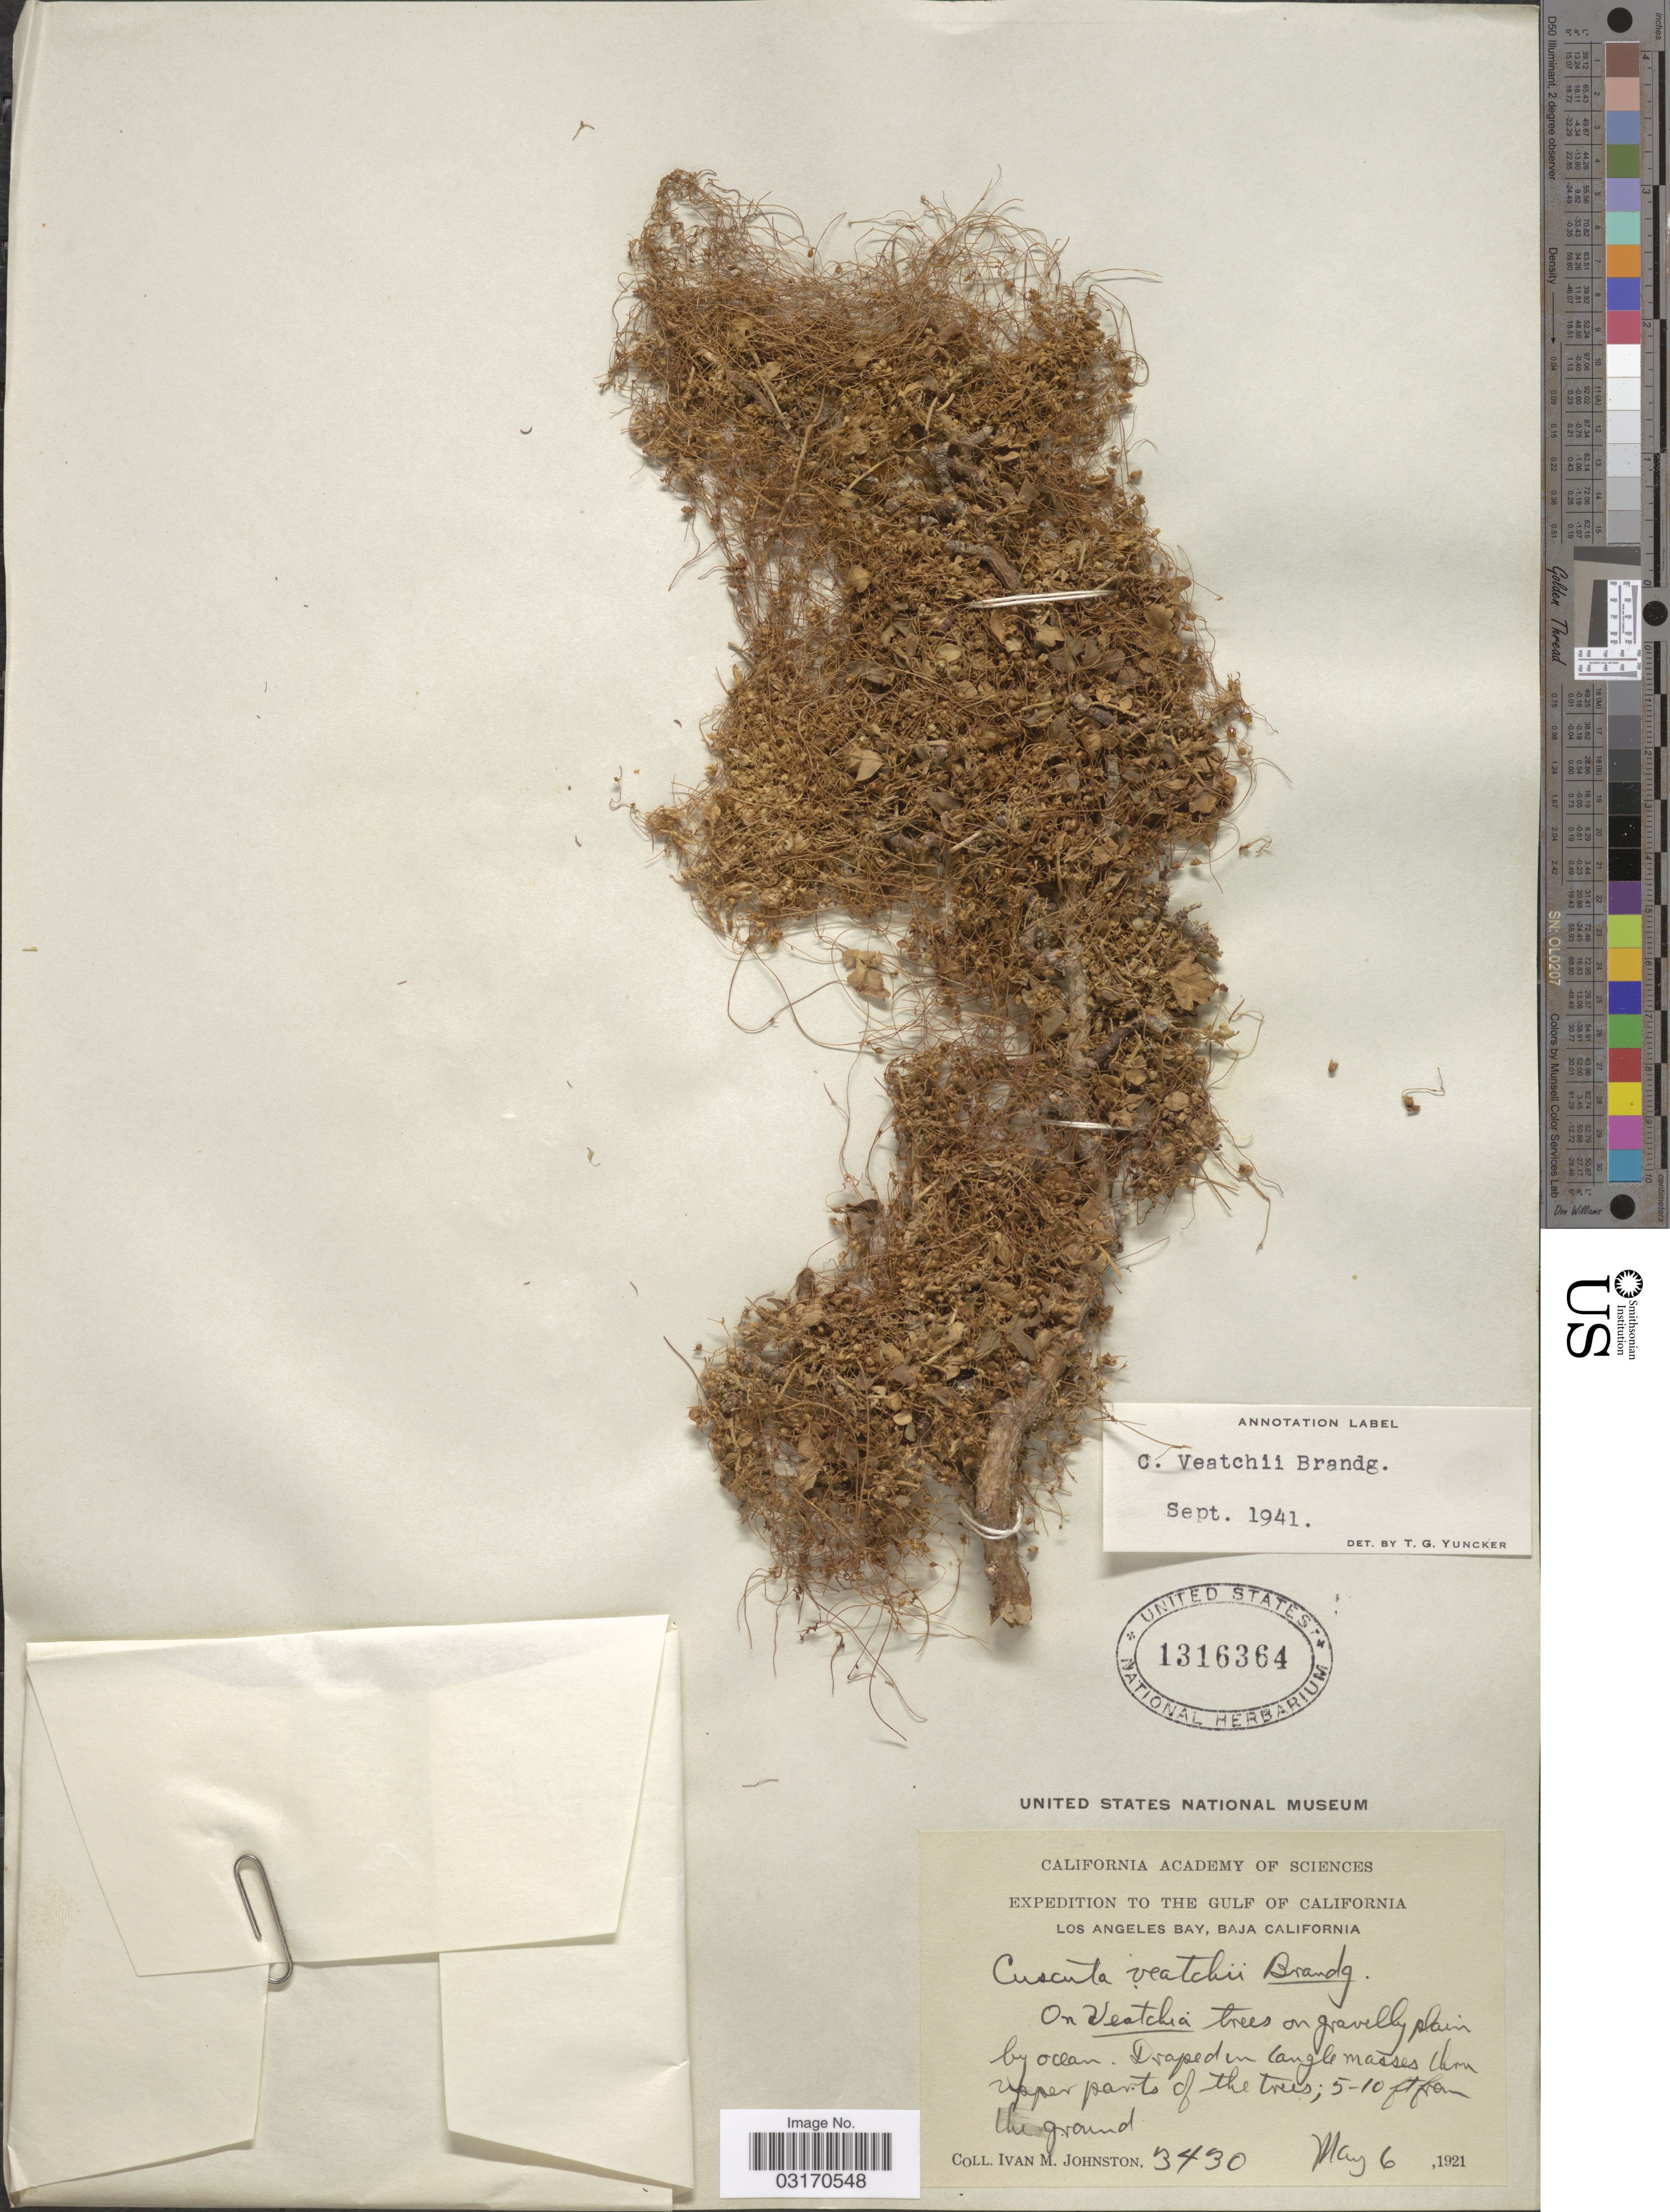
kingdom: Plantae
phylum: Tracheophyta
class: Magnoliopsida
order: Solanales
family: Convolvulaceae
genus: Cuscuta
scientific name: Cuscuta veatchii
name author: Brandegee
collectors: I.M. Johnston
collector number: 3430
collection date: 1921-05-06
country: Mexico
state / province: Baja California Norte / Baja California Sur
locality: Gulf of California. Los Angeles Bay.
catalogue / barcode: US 1316364